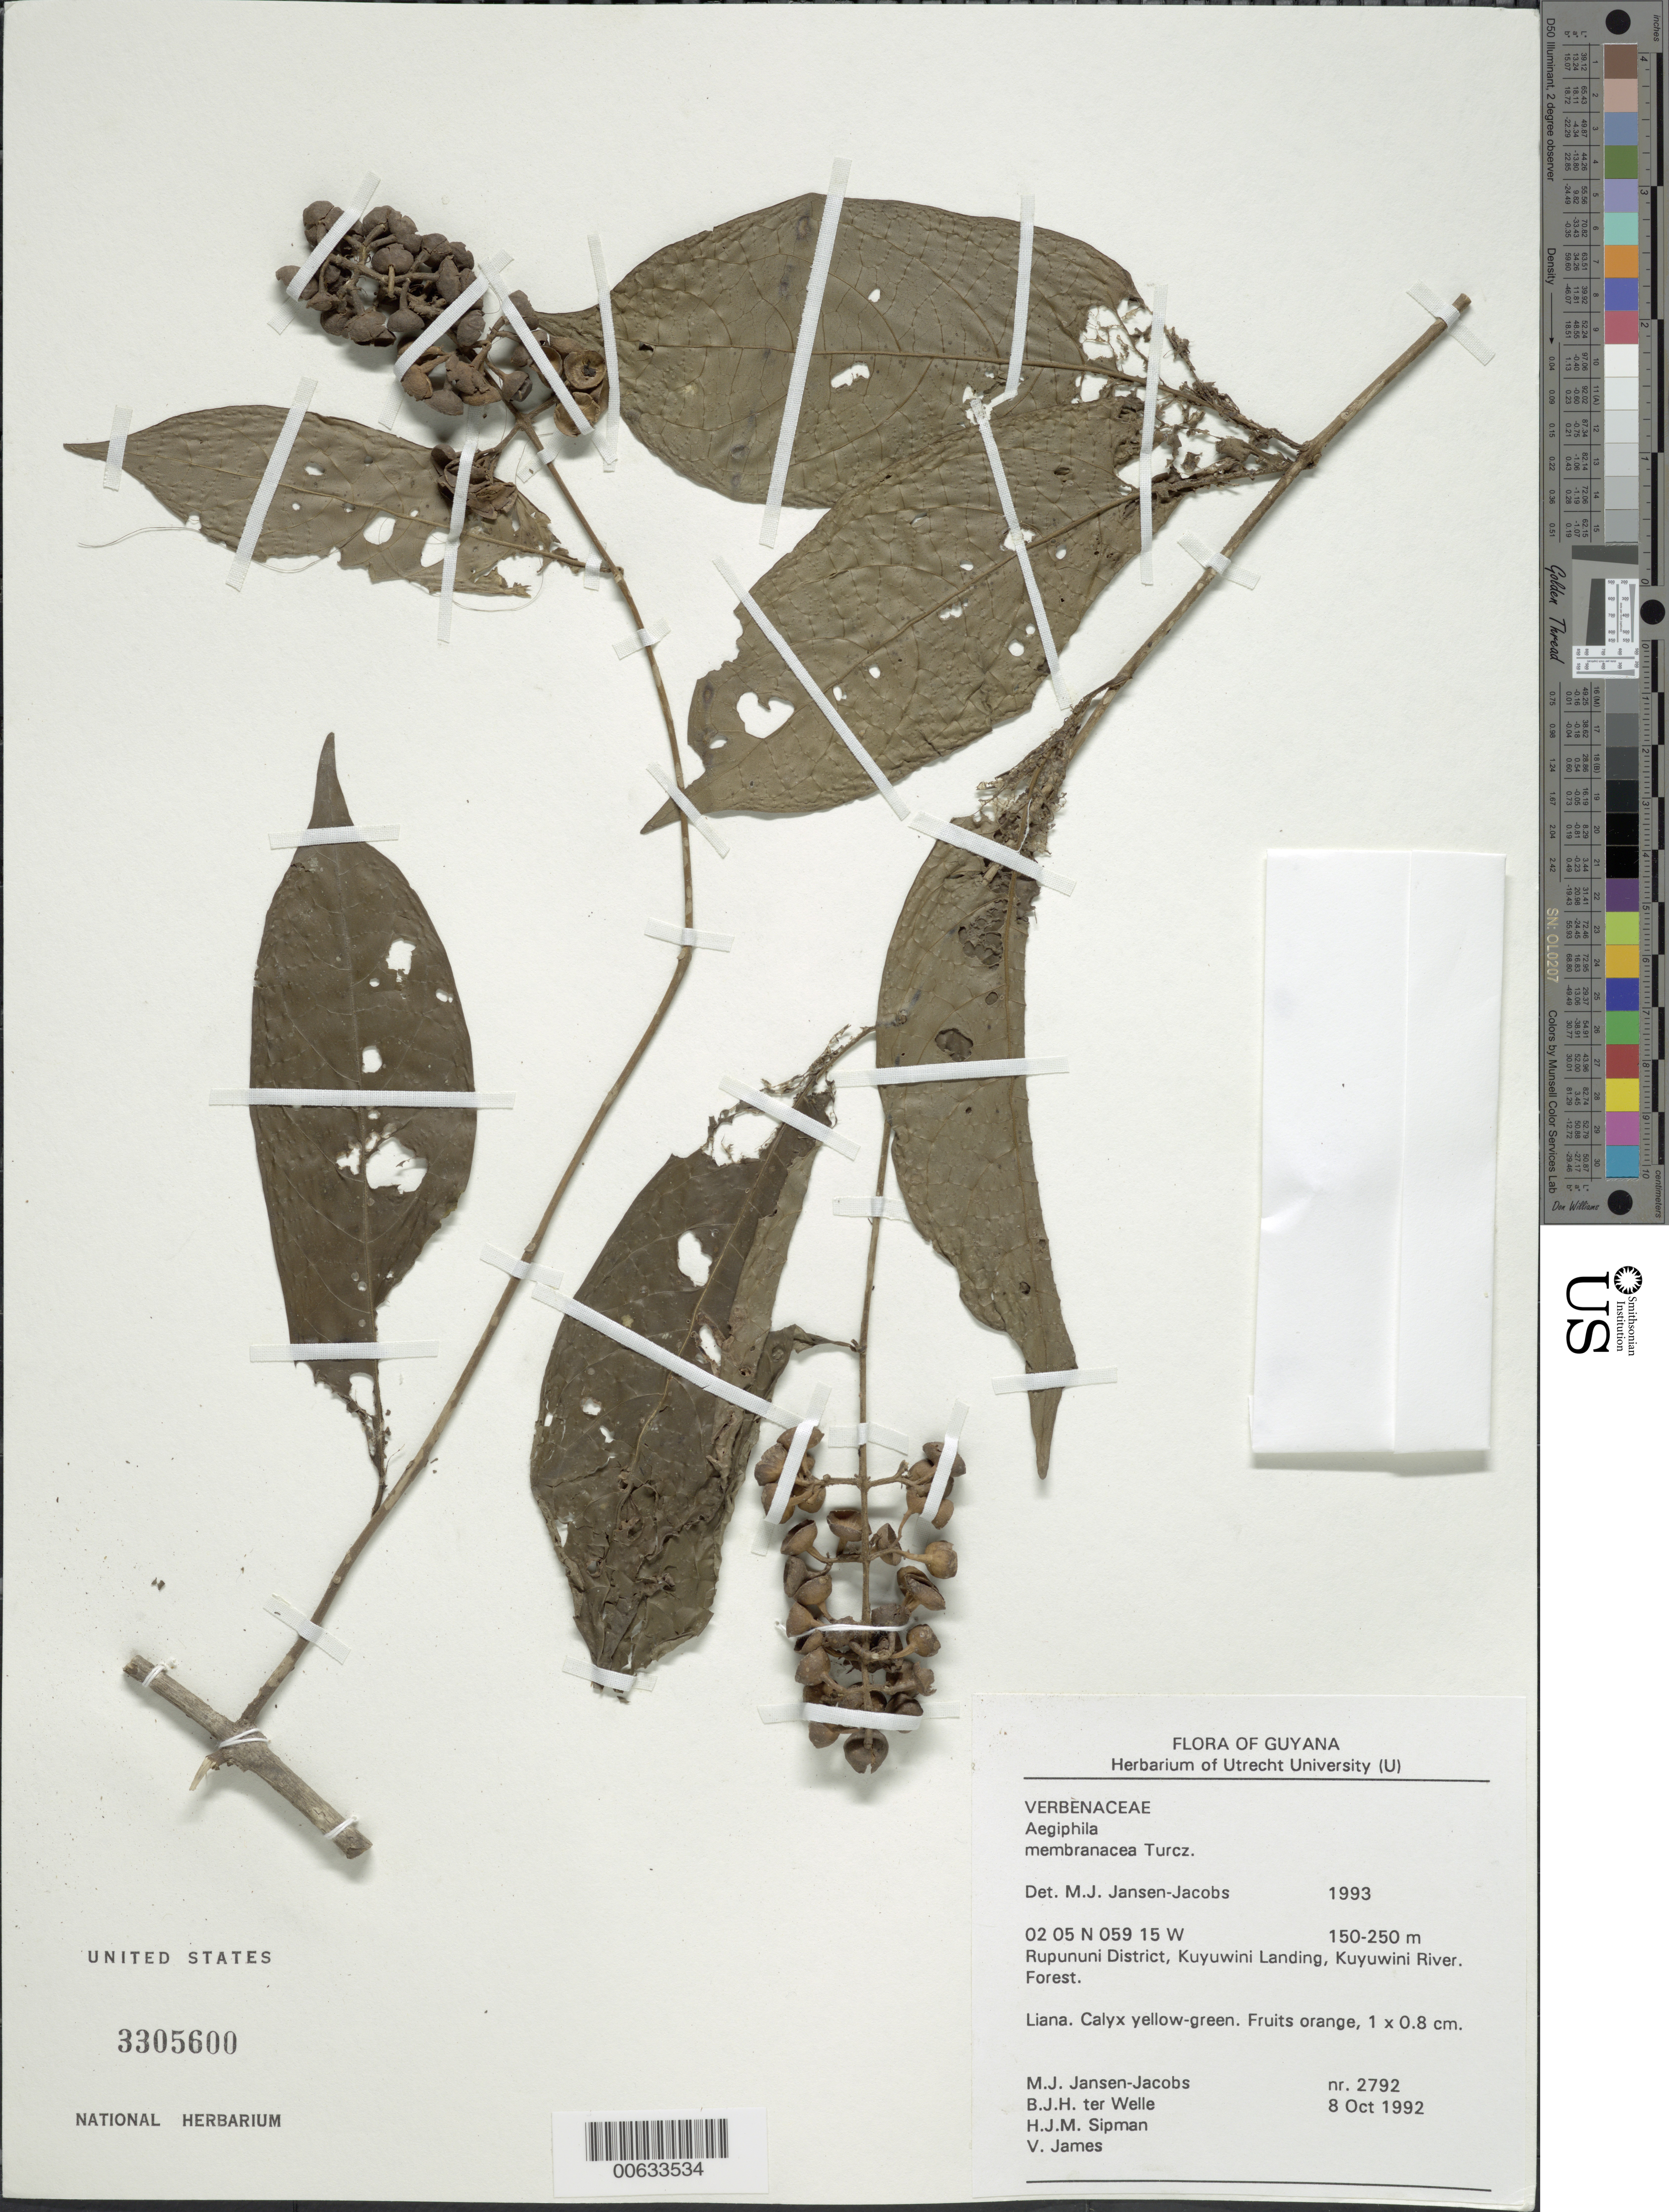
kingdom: Plantae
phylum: Tracheophyta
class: Magnoliopsida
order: Lamiales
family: Lamiaceae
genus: Aegiphila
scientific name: Aegiphila membranacea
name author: Ducke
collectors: M. J. Jansen-Jacobs, B. ter Welle, H. J. M. Sipman & V. James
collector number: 2792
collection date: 1992-10-08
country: Guyana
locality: Rupununi District, Kuyuwini Landing, Kuyuwini River.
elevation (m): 150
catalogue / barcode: US 3305600